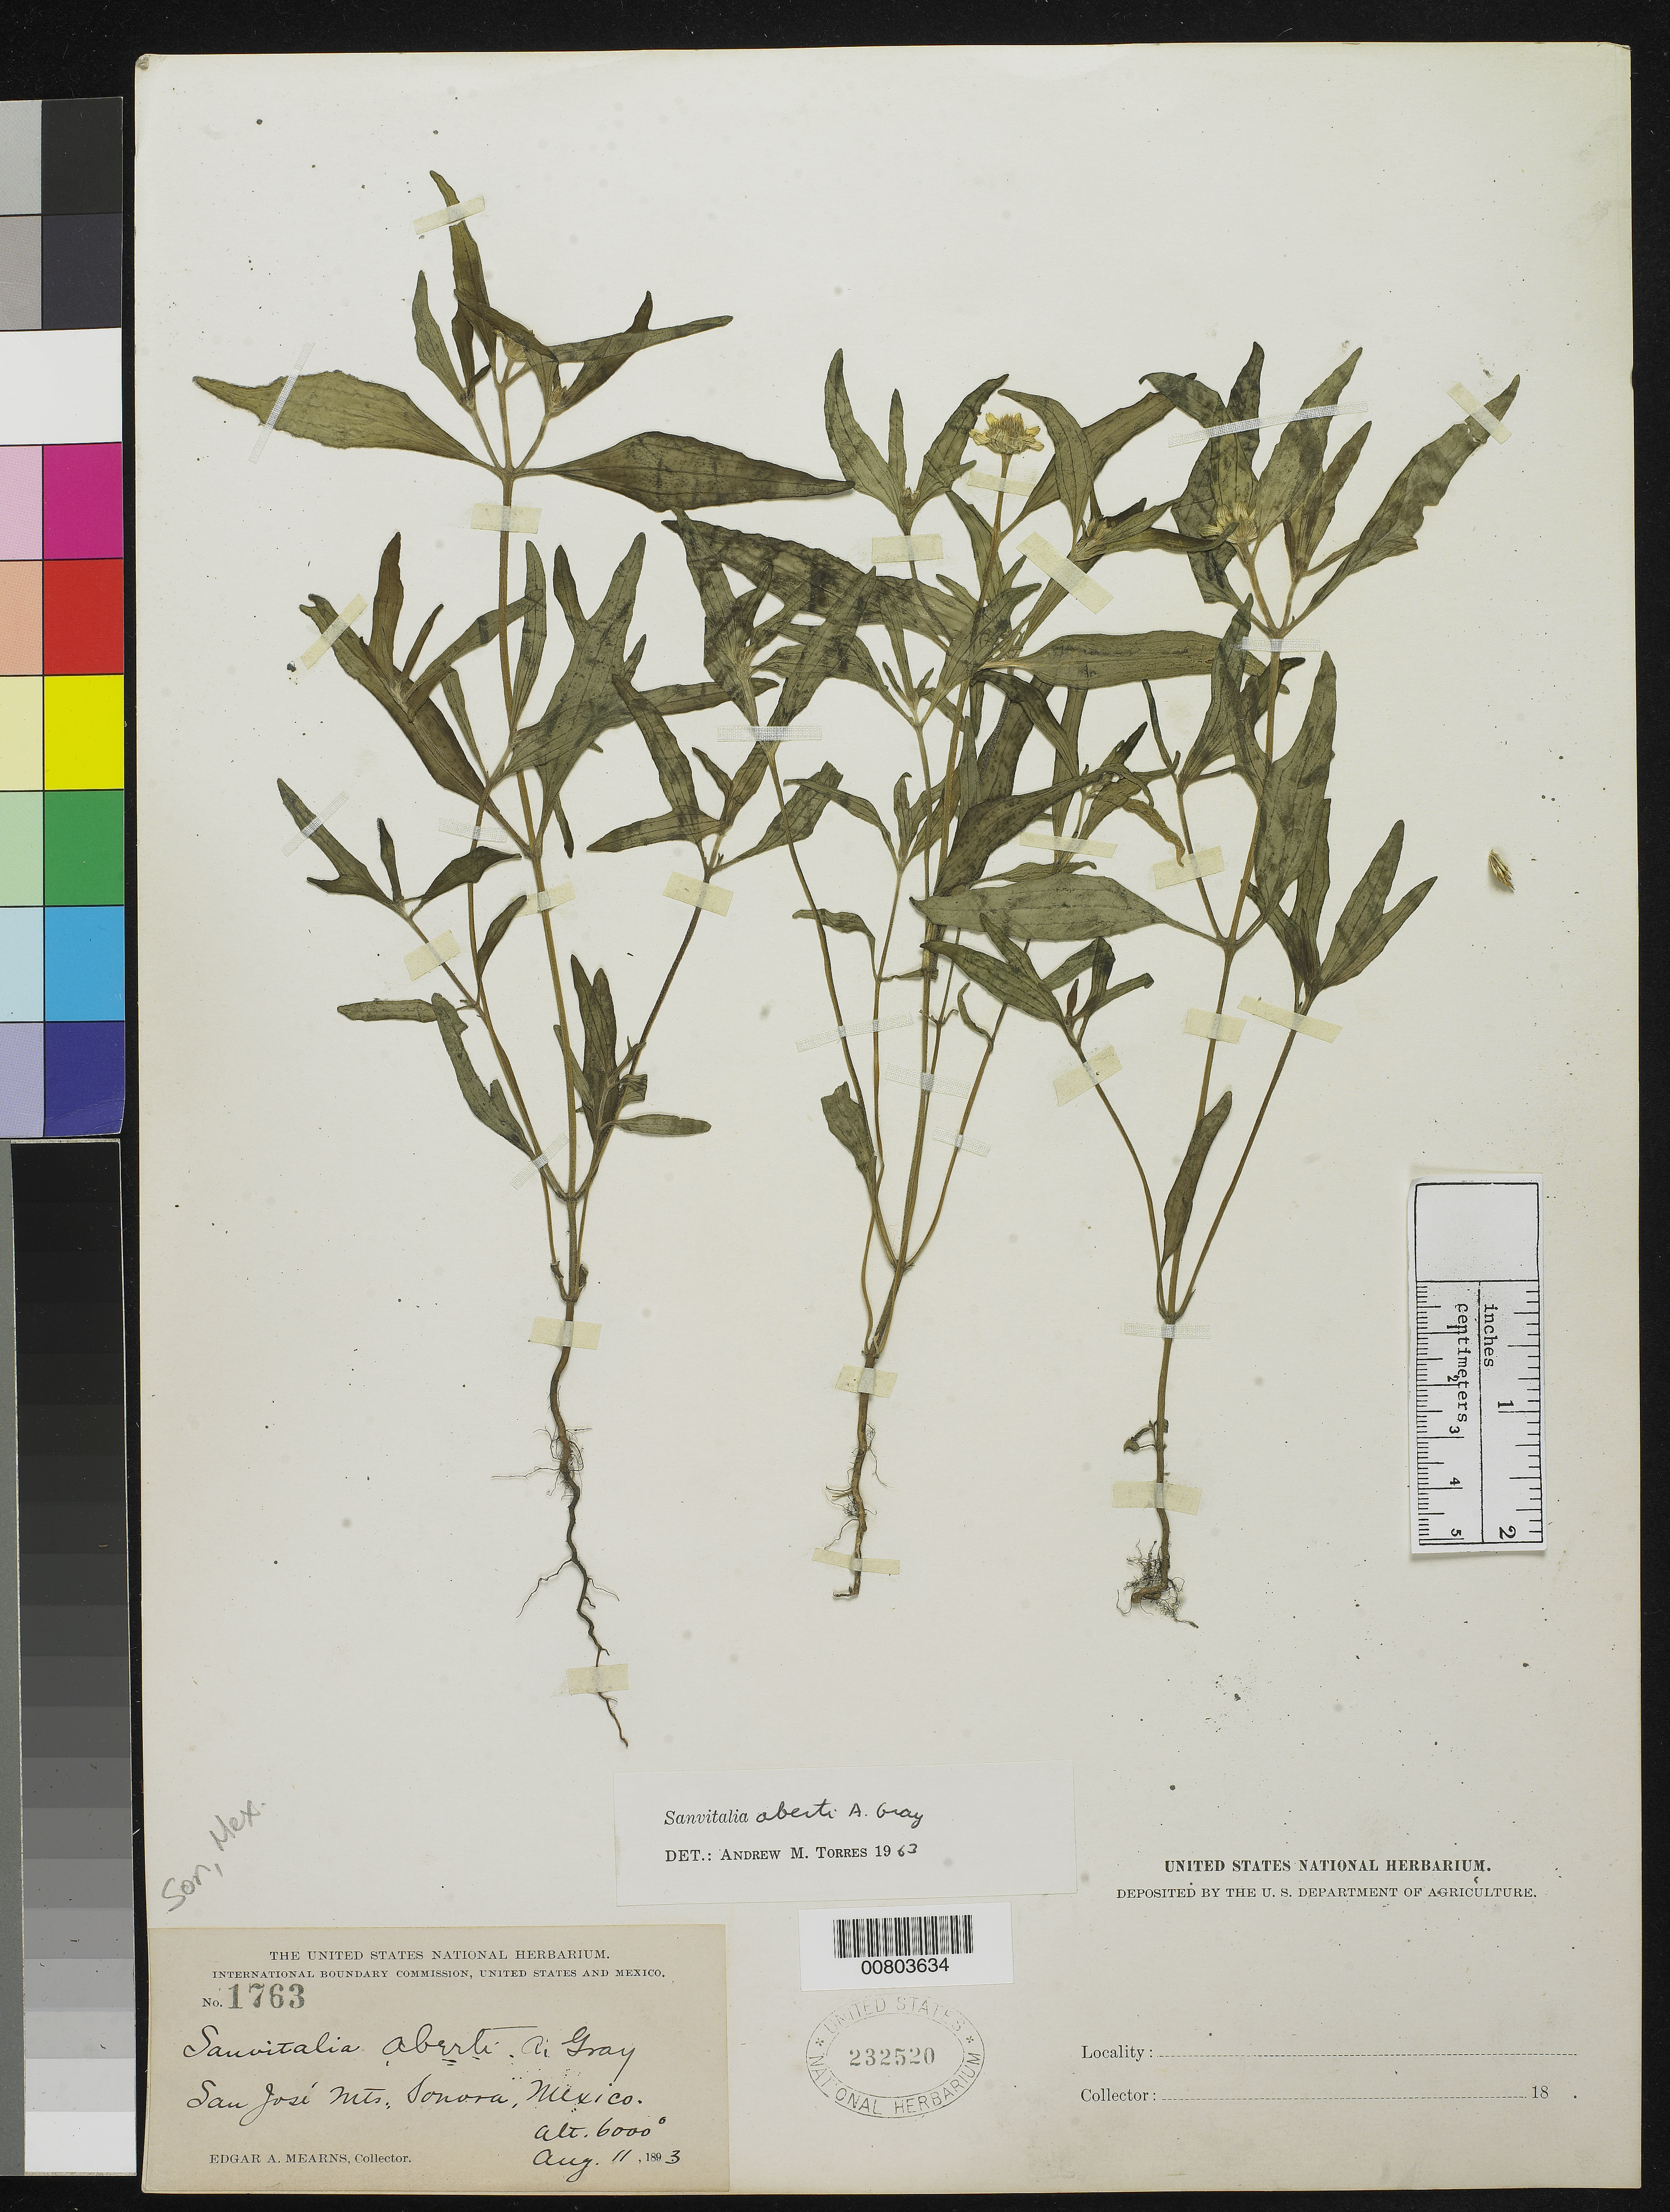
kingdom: Plantae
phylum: Tracheophyta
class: Magnoliopsida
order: Asterales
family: Asteraceae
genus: Sanvitalia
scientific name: Sanvitalia aberti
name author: A. Gray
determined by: Skibicki, Samuel V.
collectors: E. A. Mearns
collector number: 1763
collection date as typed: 11 Aug 1893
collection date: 1893-08-11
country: Mexico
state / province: Sonora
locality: San José Mts.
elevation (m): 1829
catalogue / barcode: US 232520